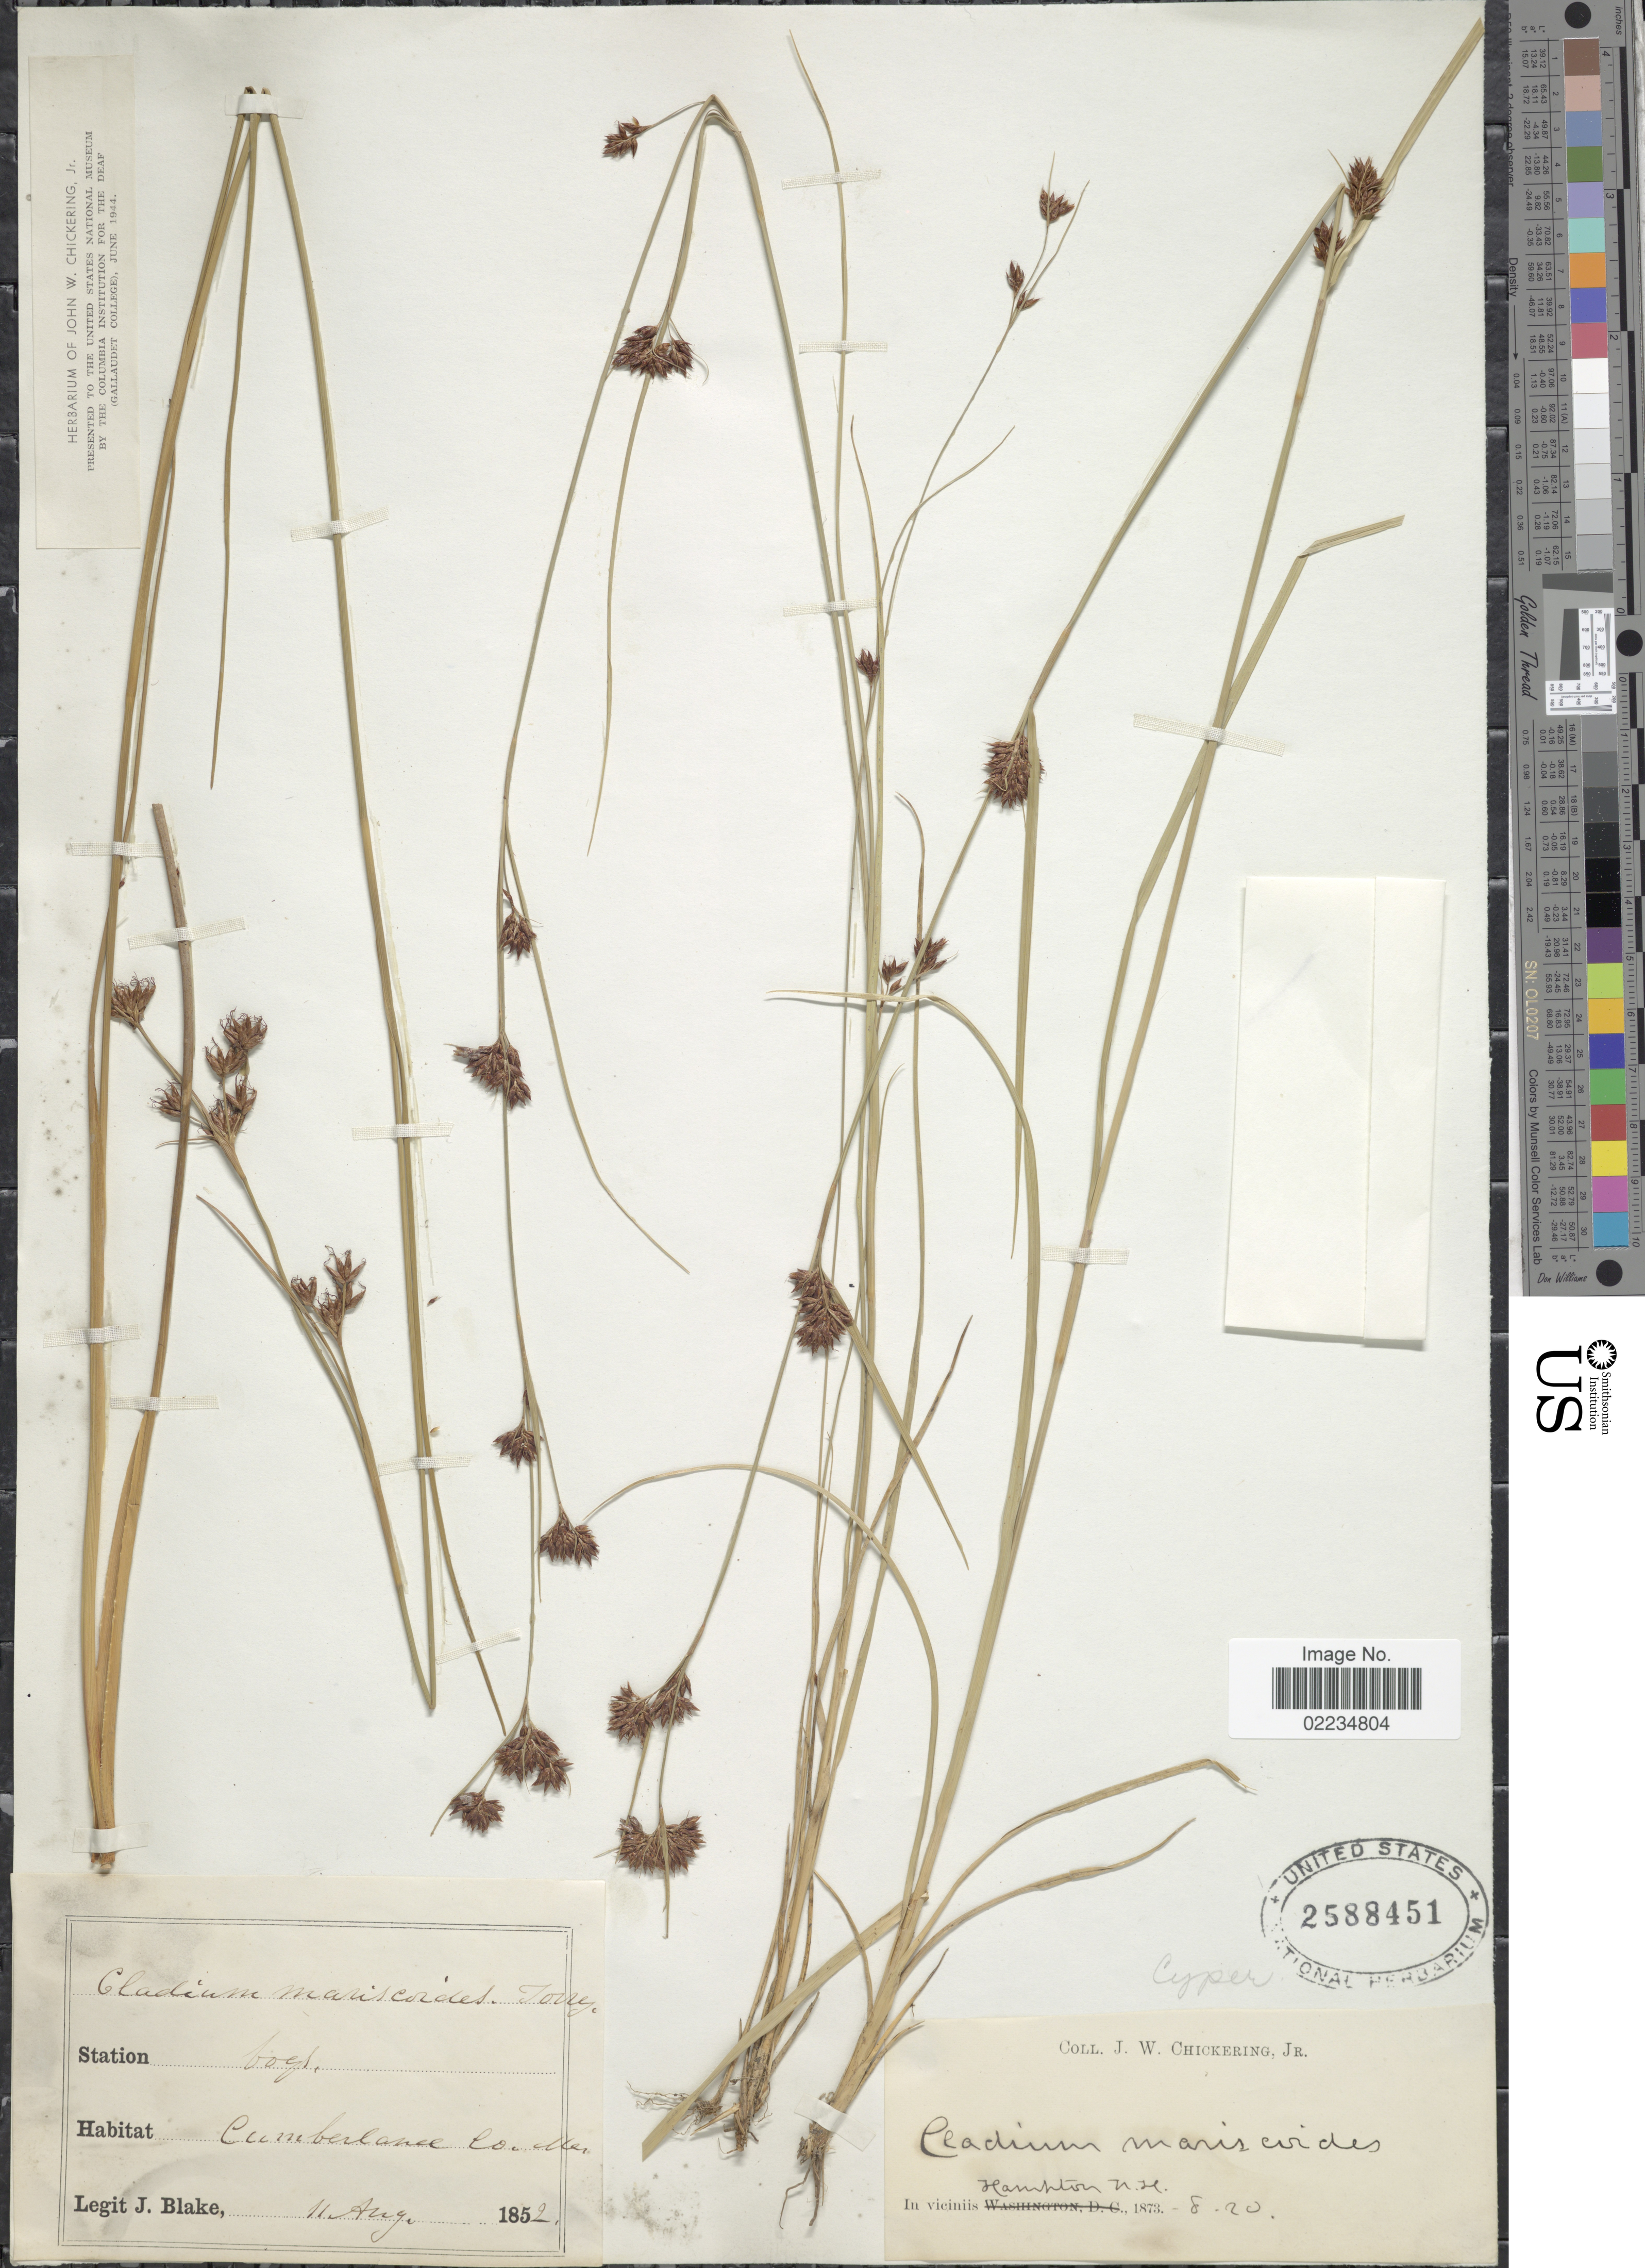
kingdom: Plantae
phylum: Tracheophyta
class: Liliopsida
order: Poales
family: Cyperaceae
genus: Cladium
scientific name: Cladium mariscoides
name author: (Muhl.) Torr.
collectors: J. W. Chickering Jr.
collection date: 1873-08-20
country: United States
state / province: New Hampshire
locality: In viciniis Hampton, N.H.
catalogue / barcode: US 2588451-2